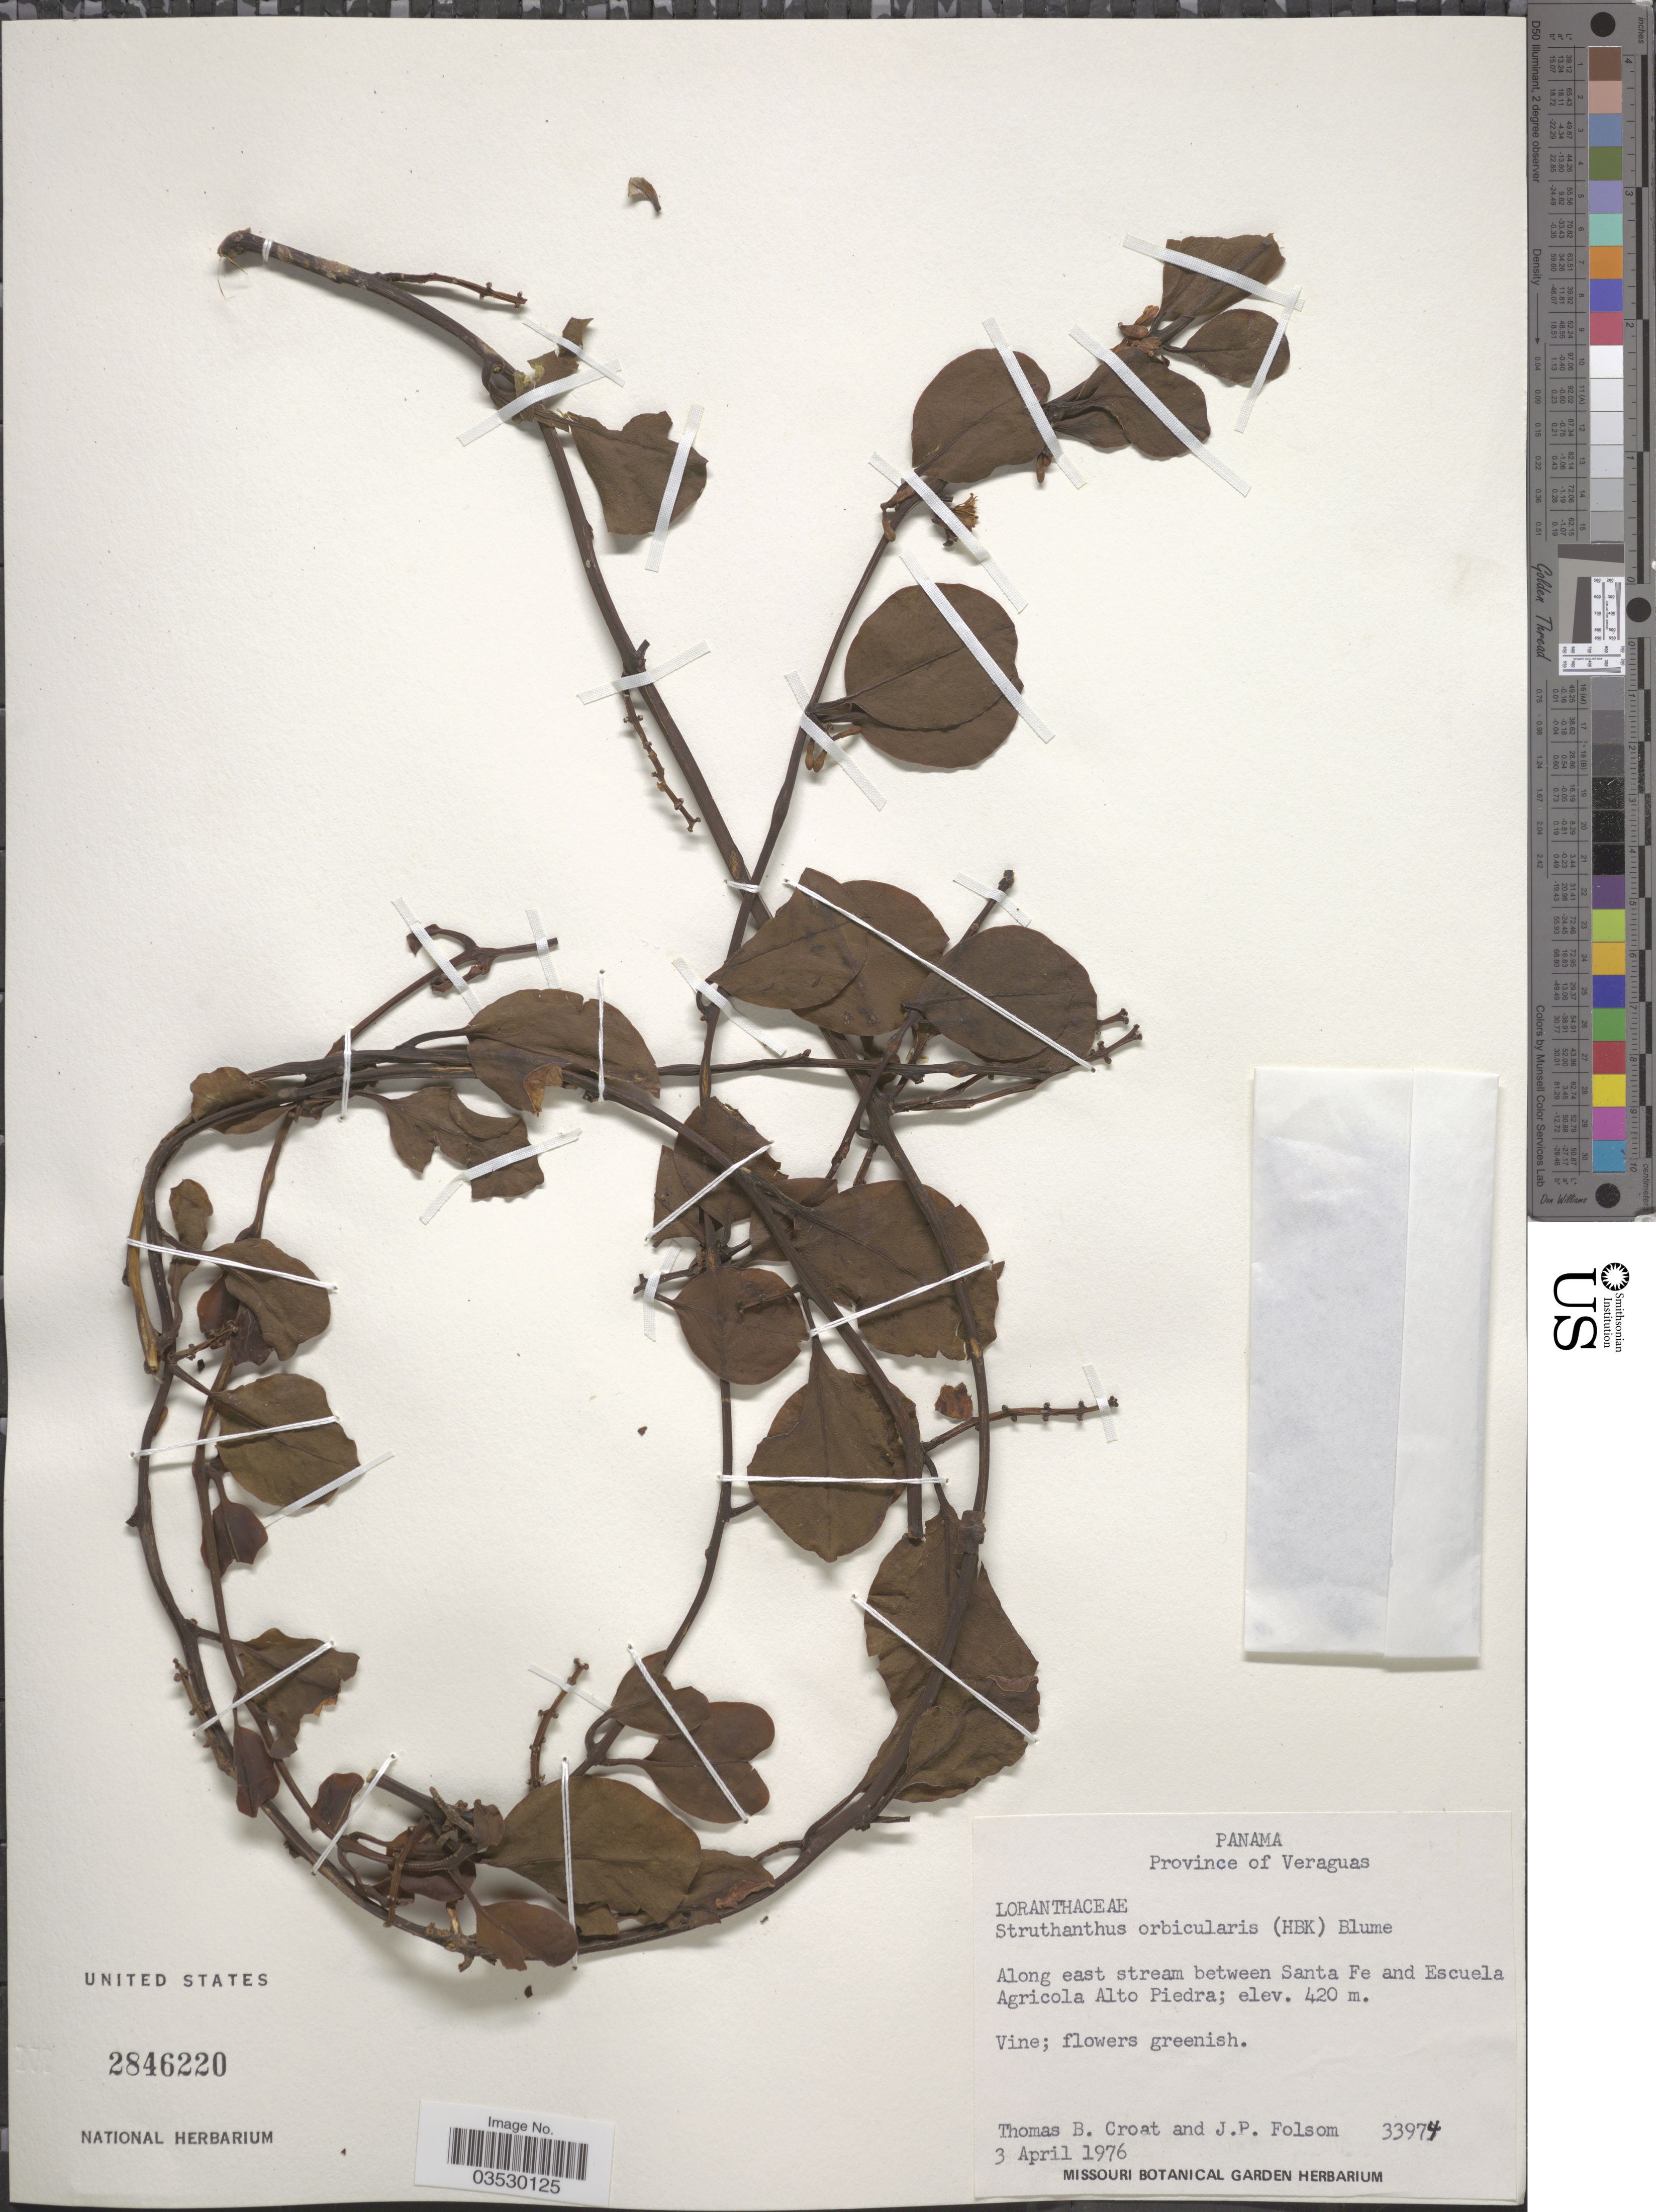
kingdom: Plantae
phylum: Tracheophyta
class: Magnoliopsida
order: Santalales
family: Loranthaceae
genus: Struthanthus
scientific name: Struthanthus orbicularis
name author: (Kunth) Blume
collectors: T. B. Croat & J. P. Folsom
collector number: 33974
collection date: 1976-04-03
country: Panama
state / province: Veraguas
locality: Along east stream between Santa Fe and Escuela Agricola Alto Piedra.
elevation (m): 420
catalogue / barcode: US 2846220